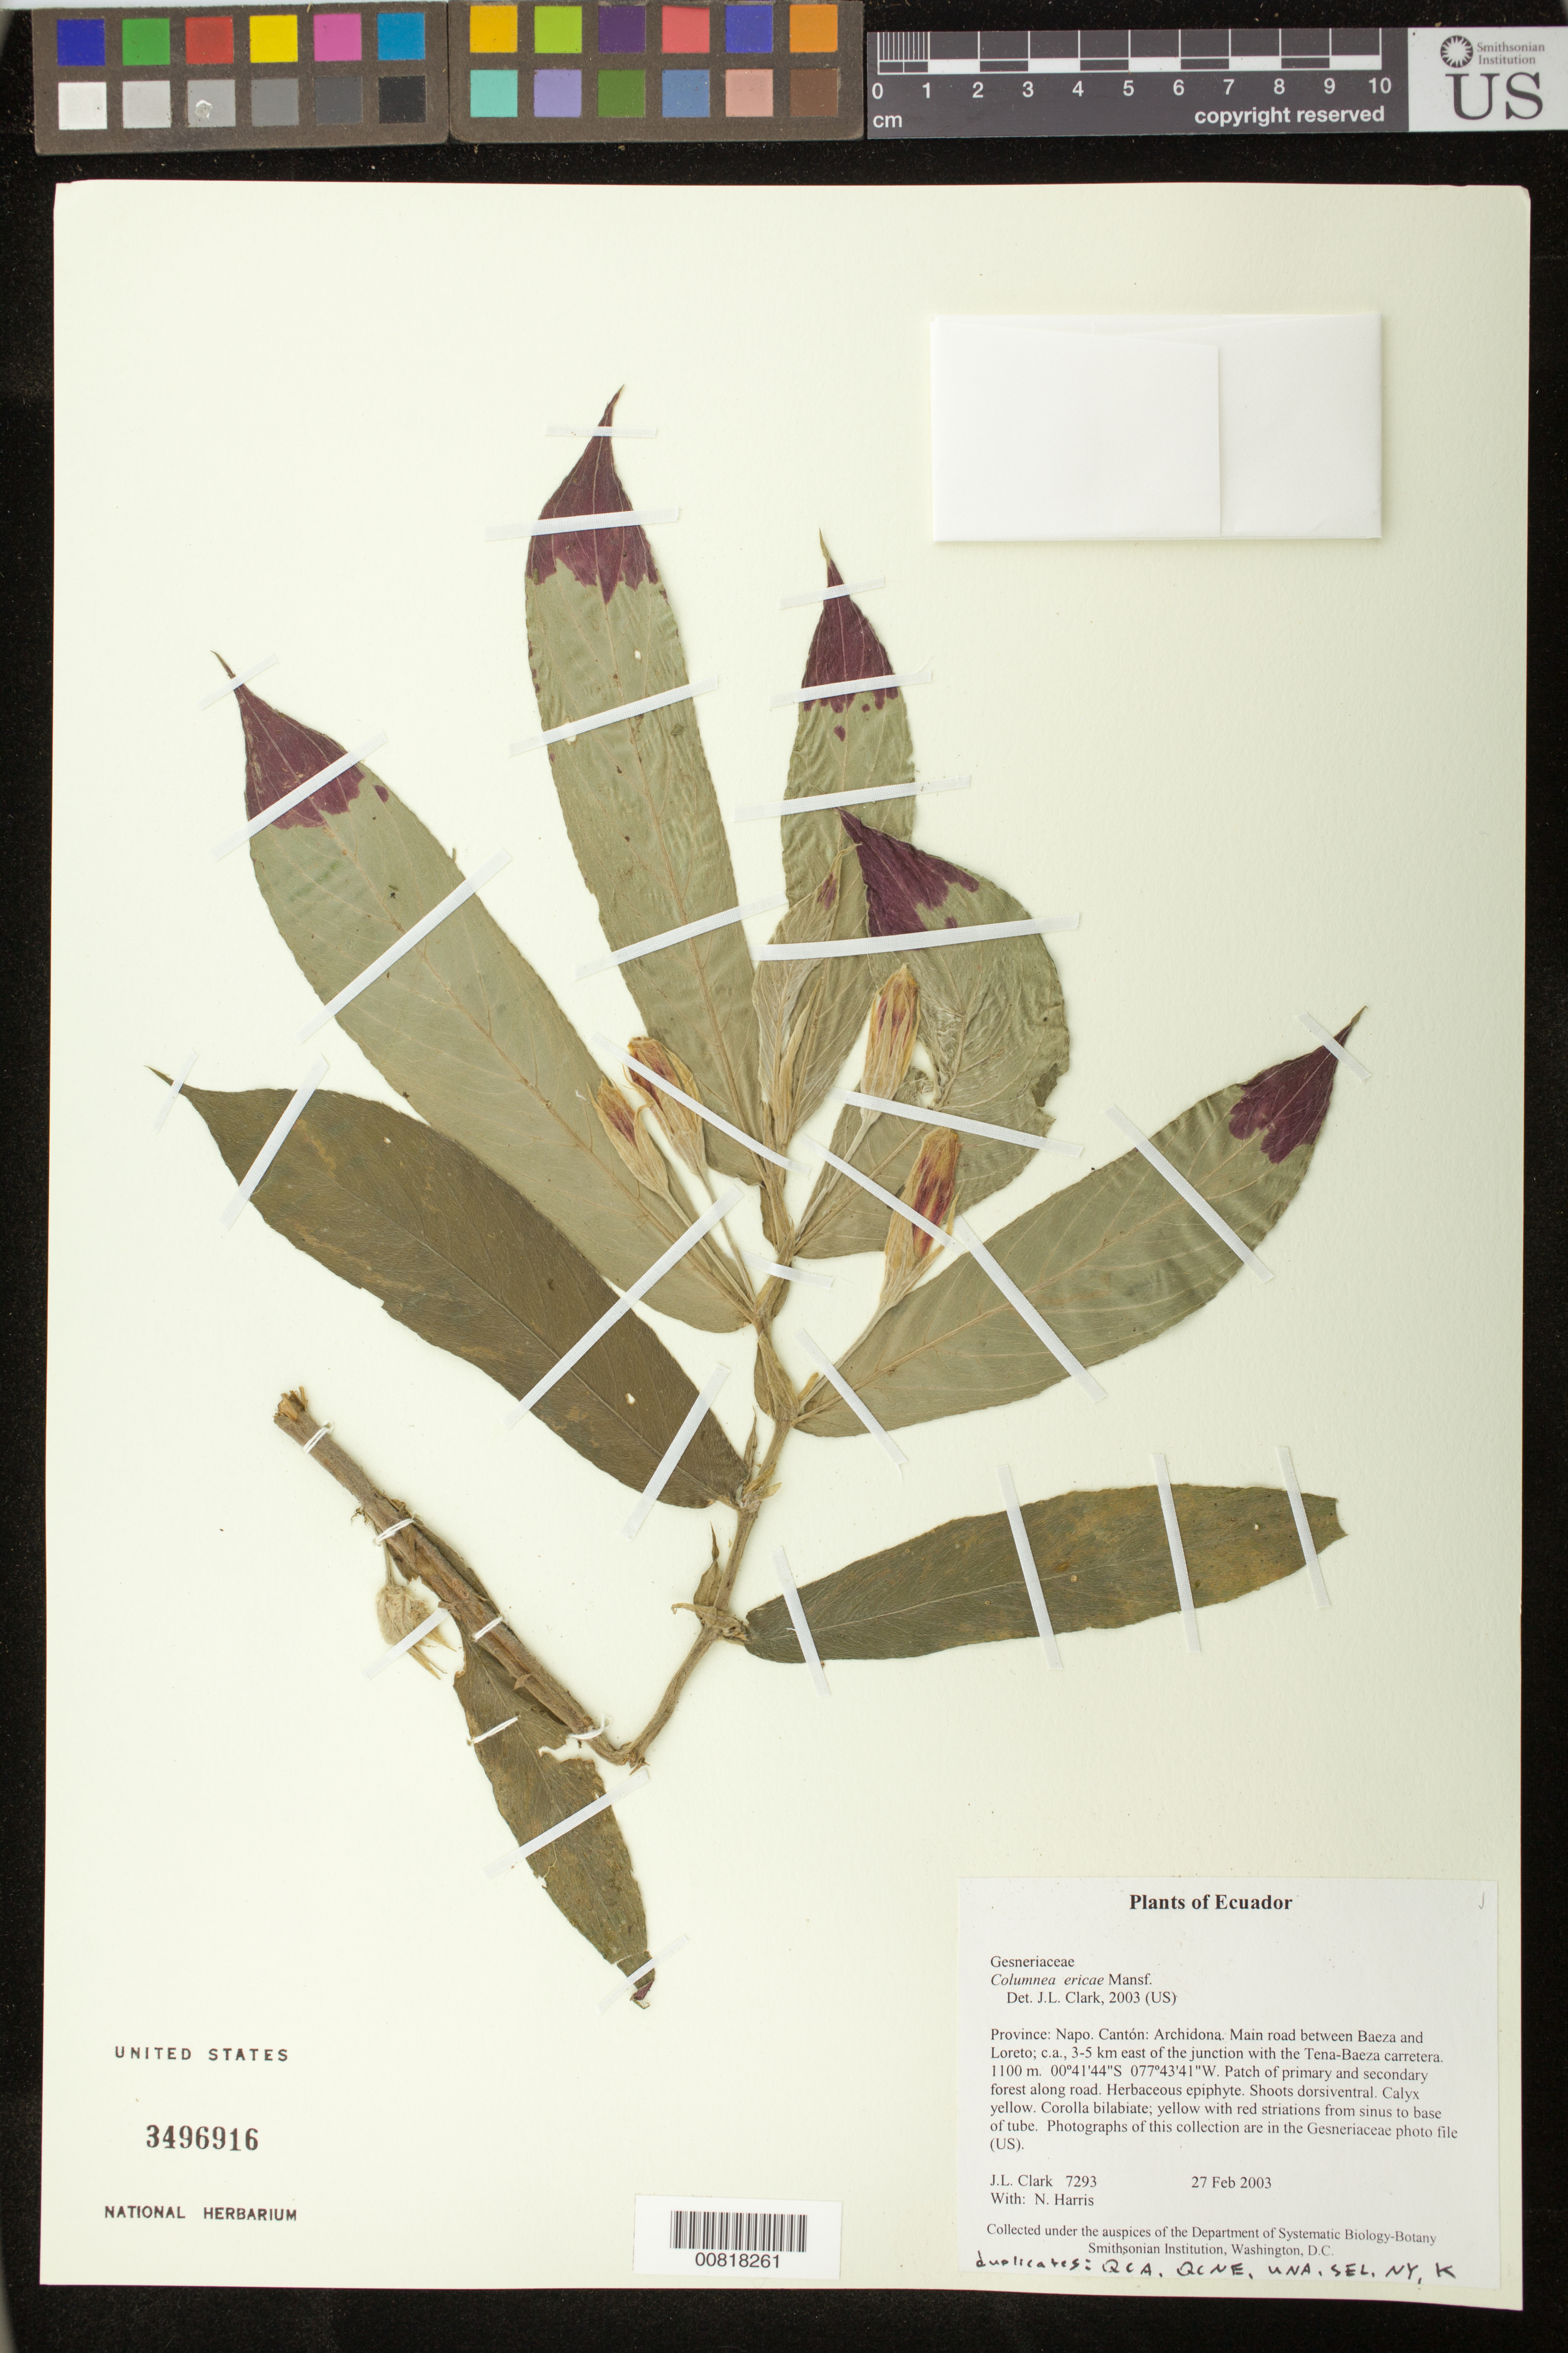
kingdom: Plantae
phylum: Tracheophyta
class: Magnoliopsida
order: Lamiales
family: Gesneriaceae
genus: Columnea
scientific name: Columnea ericae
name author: Mansf.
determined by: Clark, J. L., (SEL), The Marie Selby Botanical Garden (UNITED STATES)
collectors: J. L. Clark & N. Harris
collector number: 7293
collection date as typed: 27 Feb 2003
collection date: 2003-02-27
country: Ecuador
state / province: Napo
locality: Archidona. Main road between Baeza and Loreto; c.a., 3-5 km east of the junction with the Tena-Baeza carretera.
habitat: Patch of primary and secondary forest along road.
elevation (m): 1100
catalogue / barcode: US 3496916